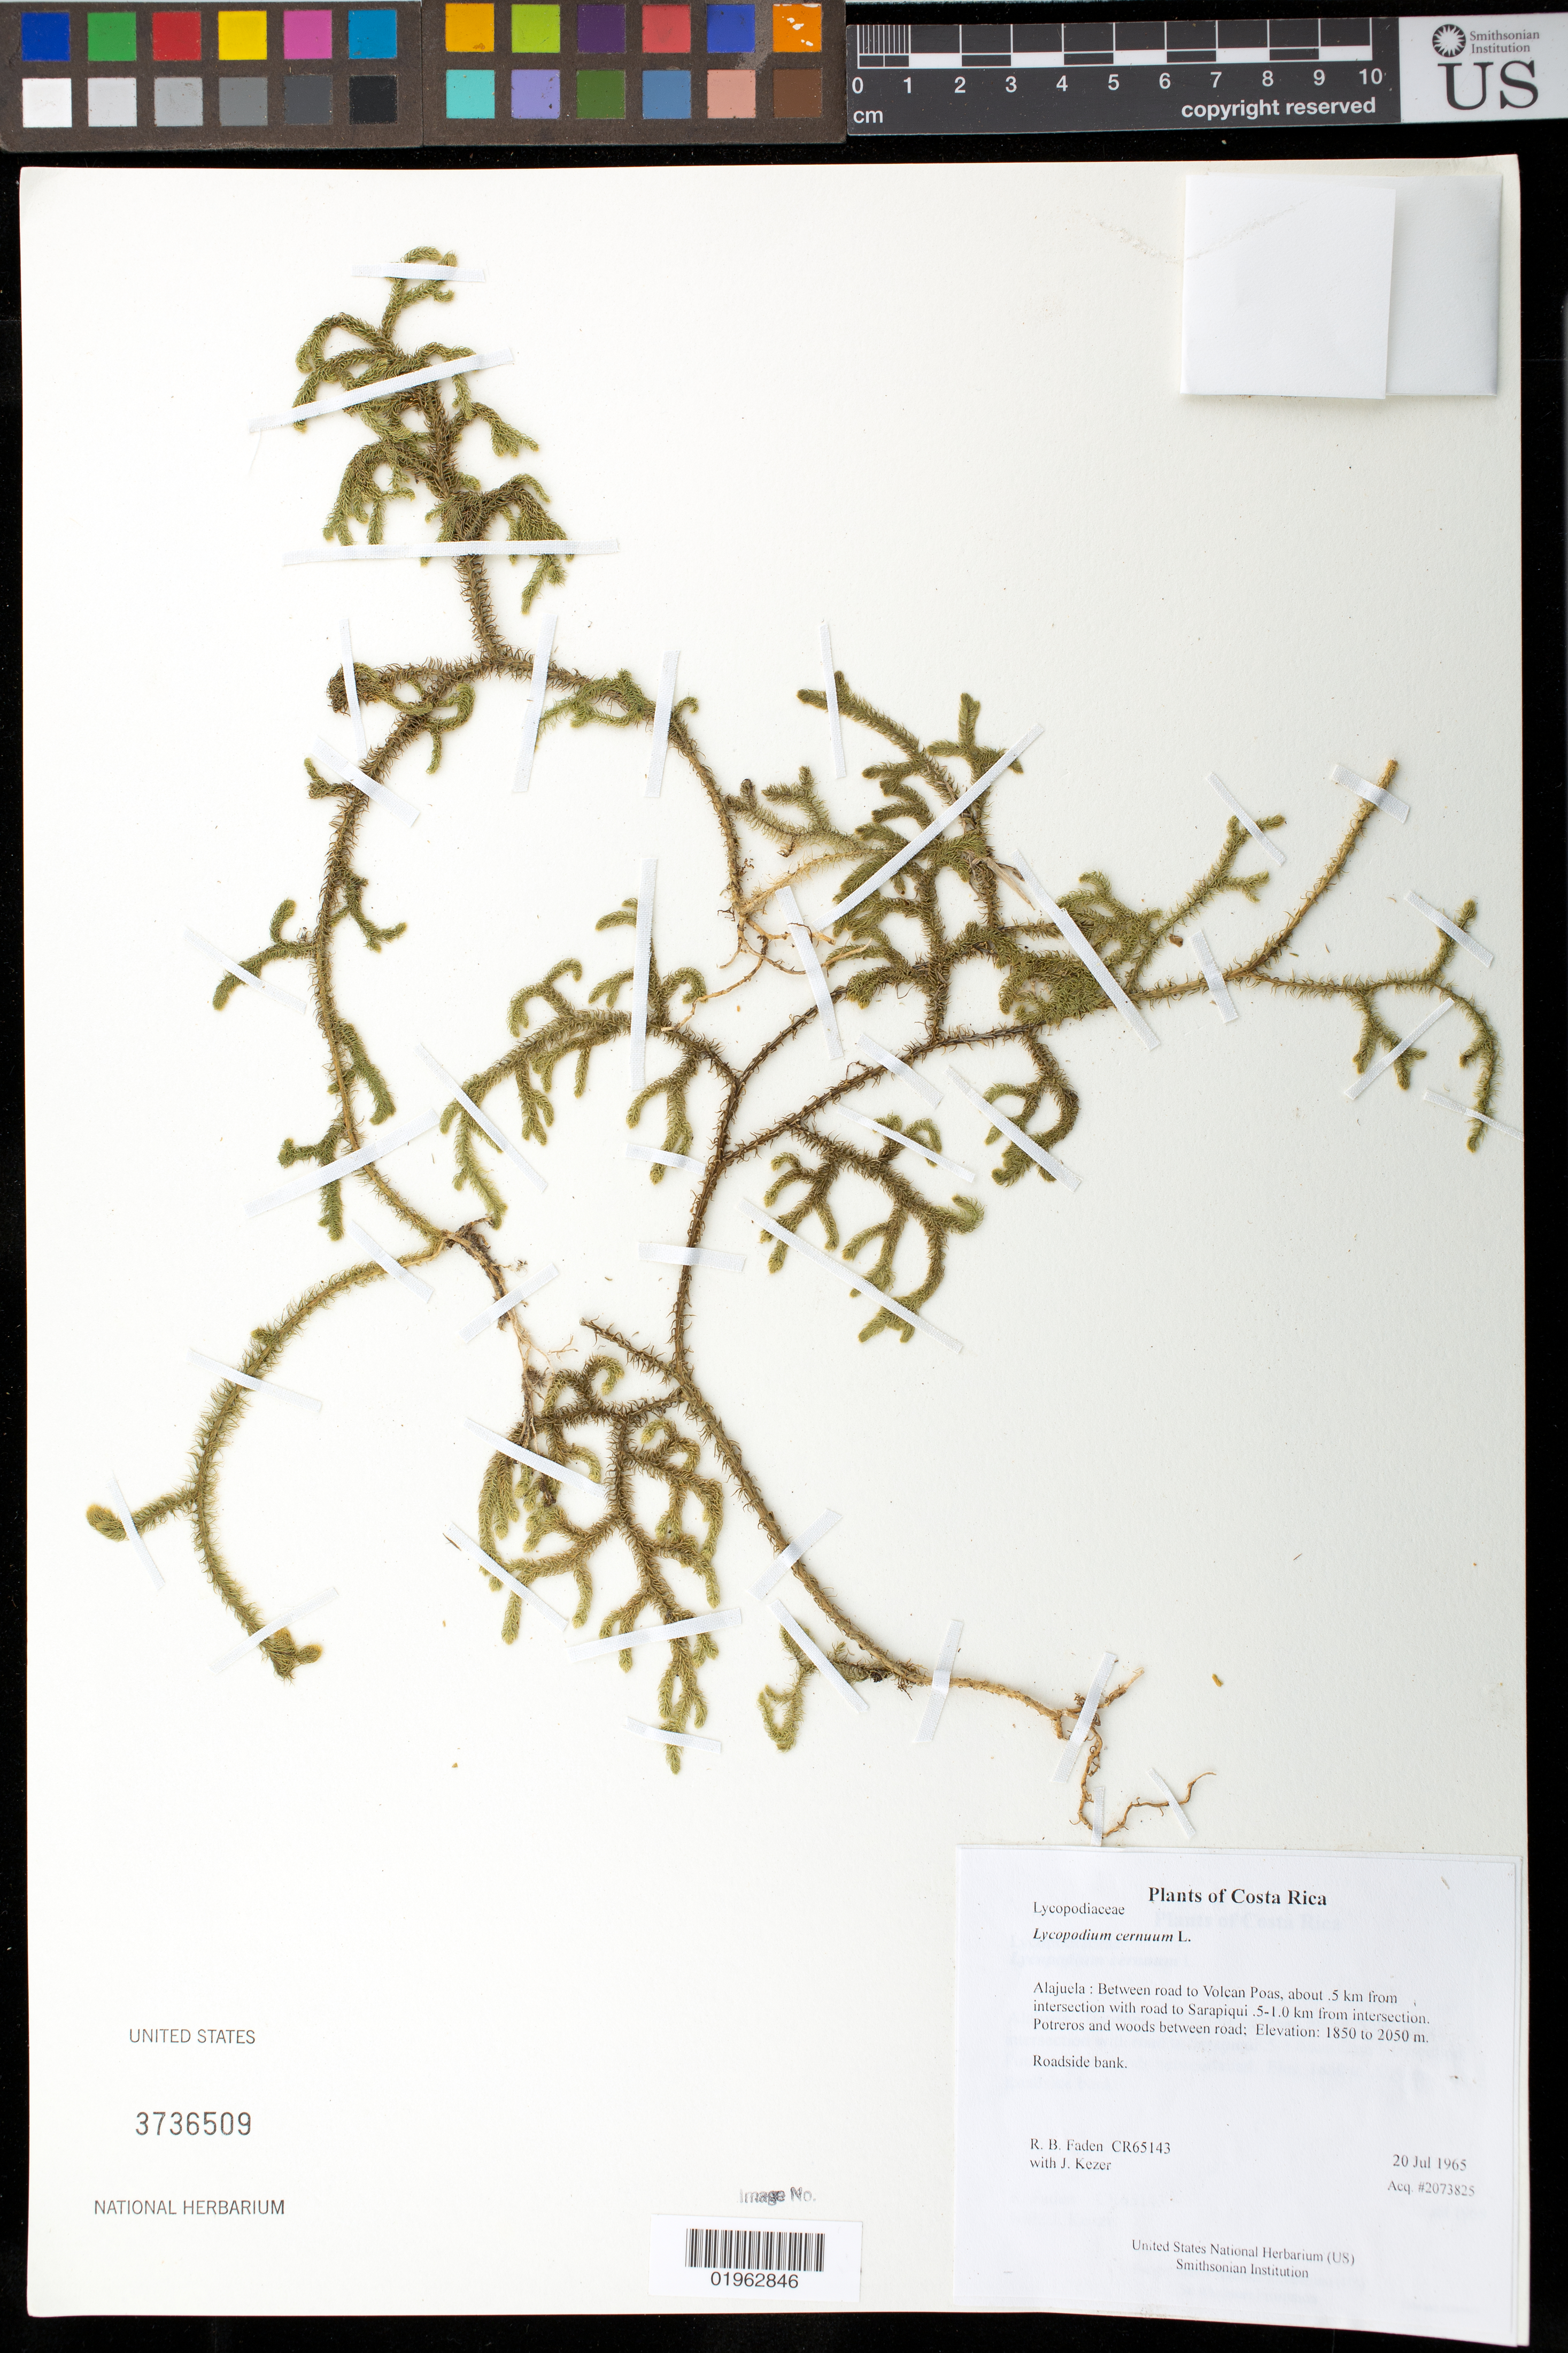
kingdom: Plantae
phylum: Tracheophyta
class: Lycopodiopsida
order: Lycopodiales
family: Lycopodiaceae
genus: Palhinhaea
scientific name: Palhinhaea cernua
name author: (L.) Vasc. & Franco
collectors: R. B. Faden & J. Kezer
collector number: CR65143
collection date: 1965-07-20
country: Costa Rica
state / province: Alajuela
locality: Between road to Volcan Poas, about .5 km from intersection with road to Sarapiqui .5-1.0 km from intersection. Potreros and woods between road.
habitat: Roadside bank.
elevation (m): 1850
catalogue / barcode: US 3736509